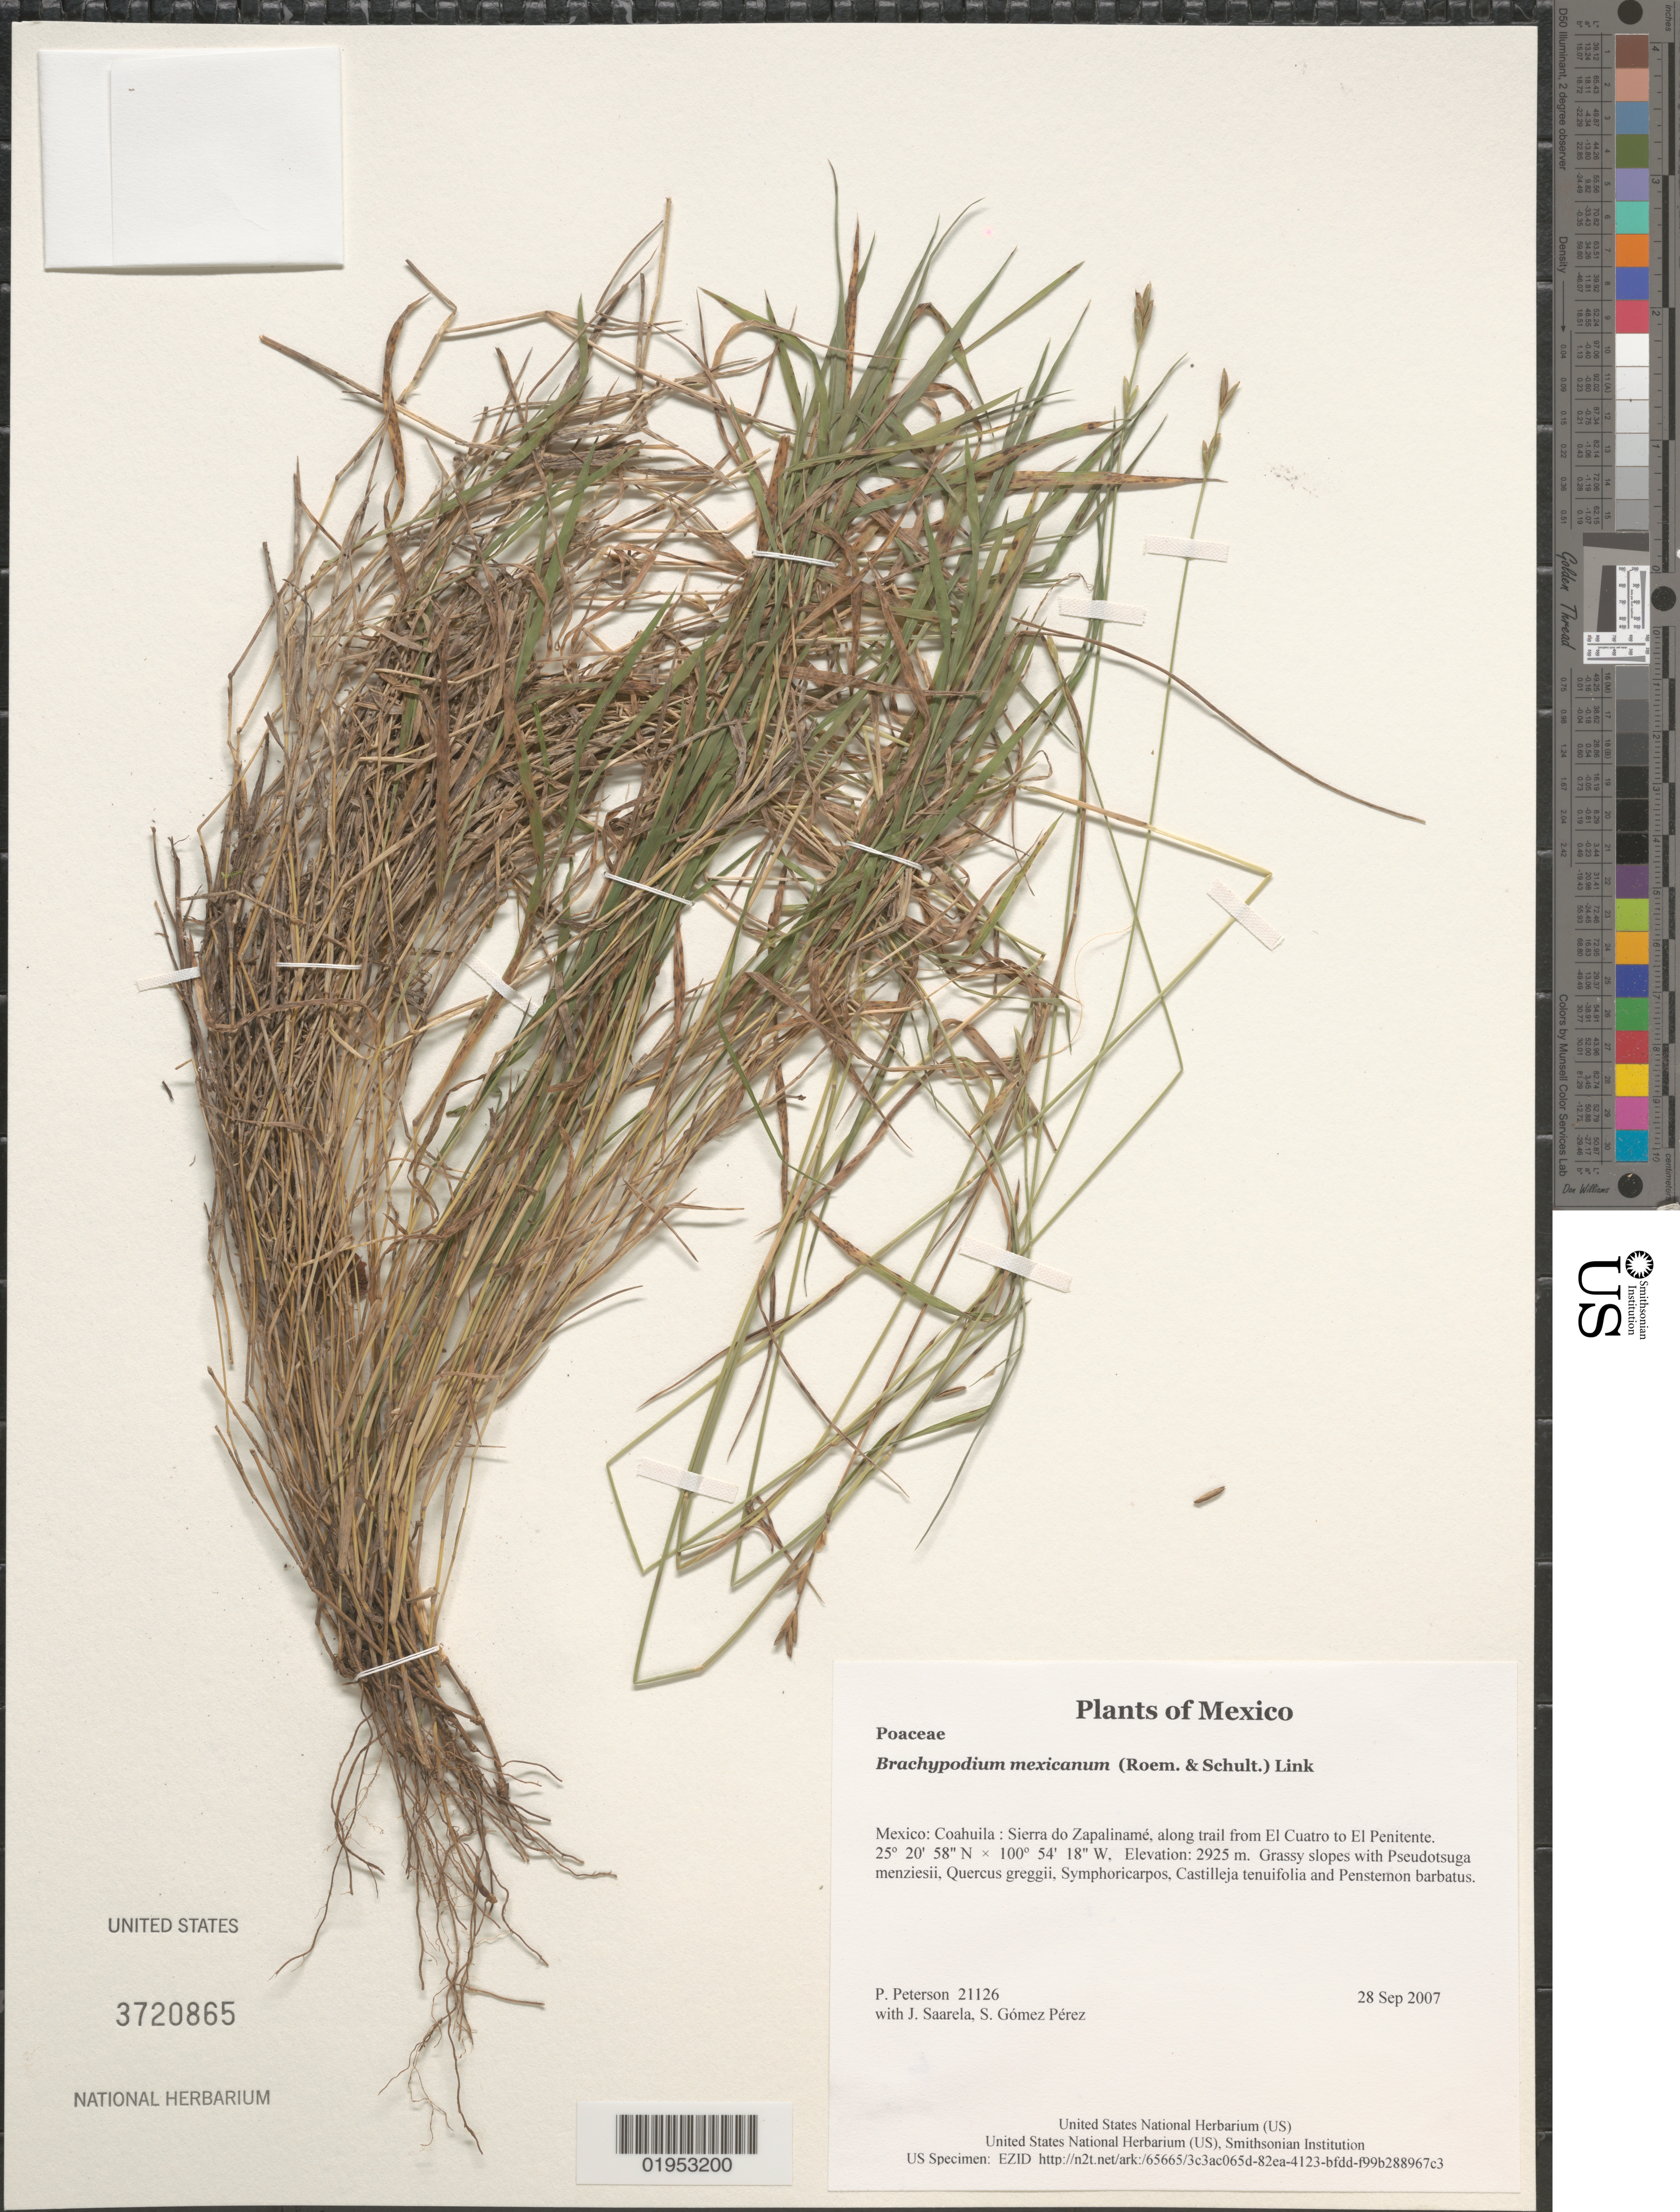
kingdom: Plantae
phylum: Tracheophyta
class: Liliopsida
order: Poales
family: Poaceae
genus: Brachypodium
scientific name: Brachypodium mexicanum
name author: (Roem. & Schult.) Link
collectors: P. M. Peterson, J. Saarela & S. Gómez Pérez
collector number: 21126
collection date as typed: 28 Sep 2007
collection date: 2007-09-28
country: Mexico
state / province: Coahuila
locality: Sierra do Zapalinamé, along trail from El Cuatro to El Penitente.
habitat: Grassy slopes with Pseudotsuga menziesii, Quercus greggii, Symphoricarpos, Castilleja tenuifolia and Penstemon barbatus.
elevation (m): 2925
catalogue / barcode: US 3720865